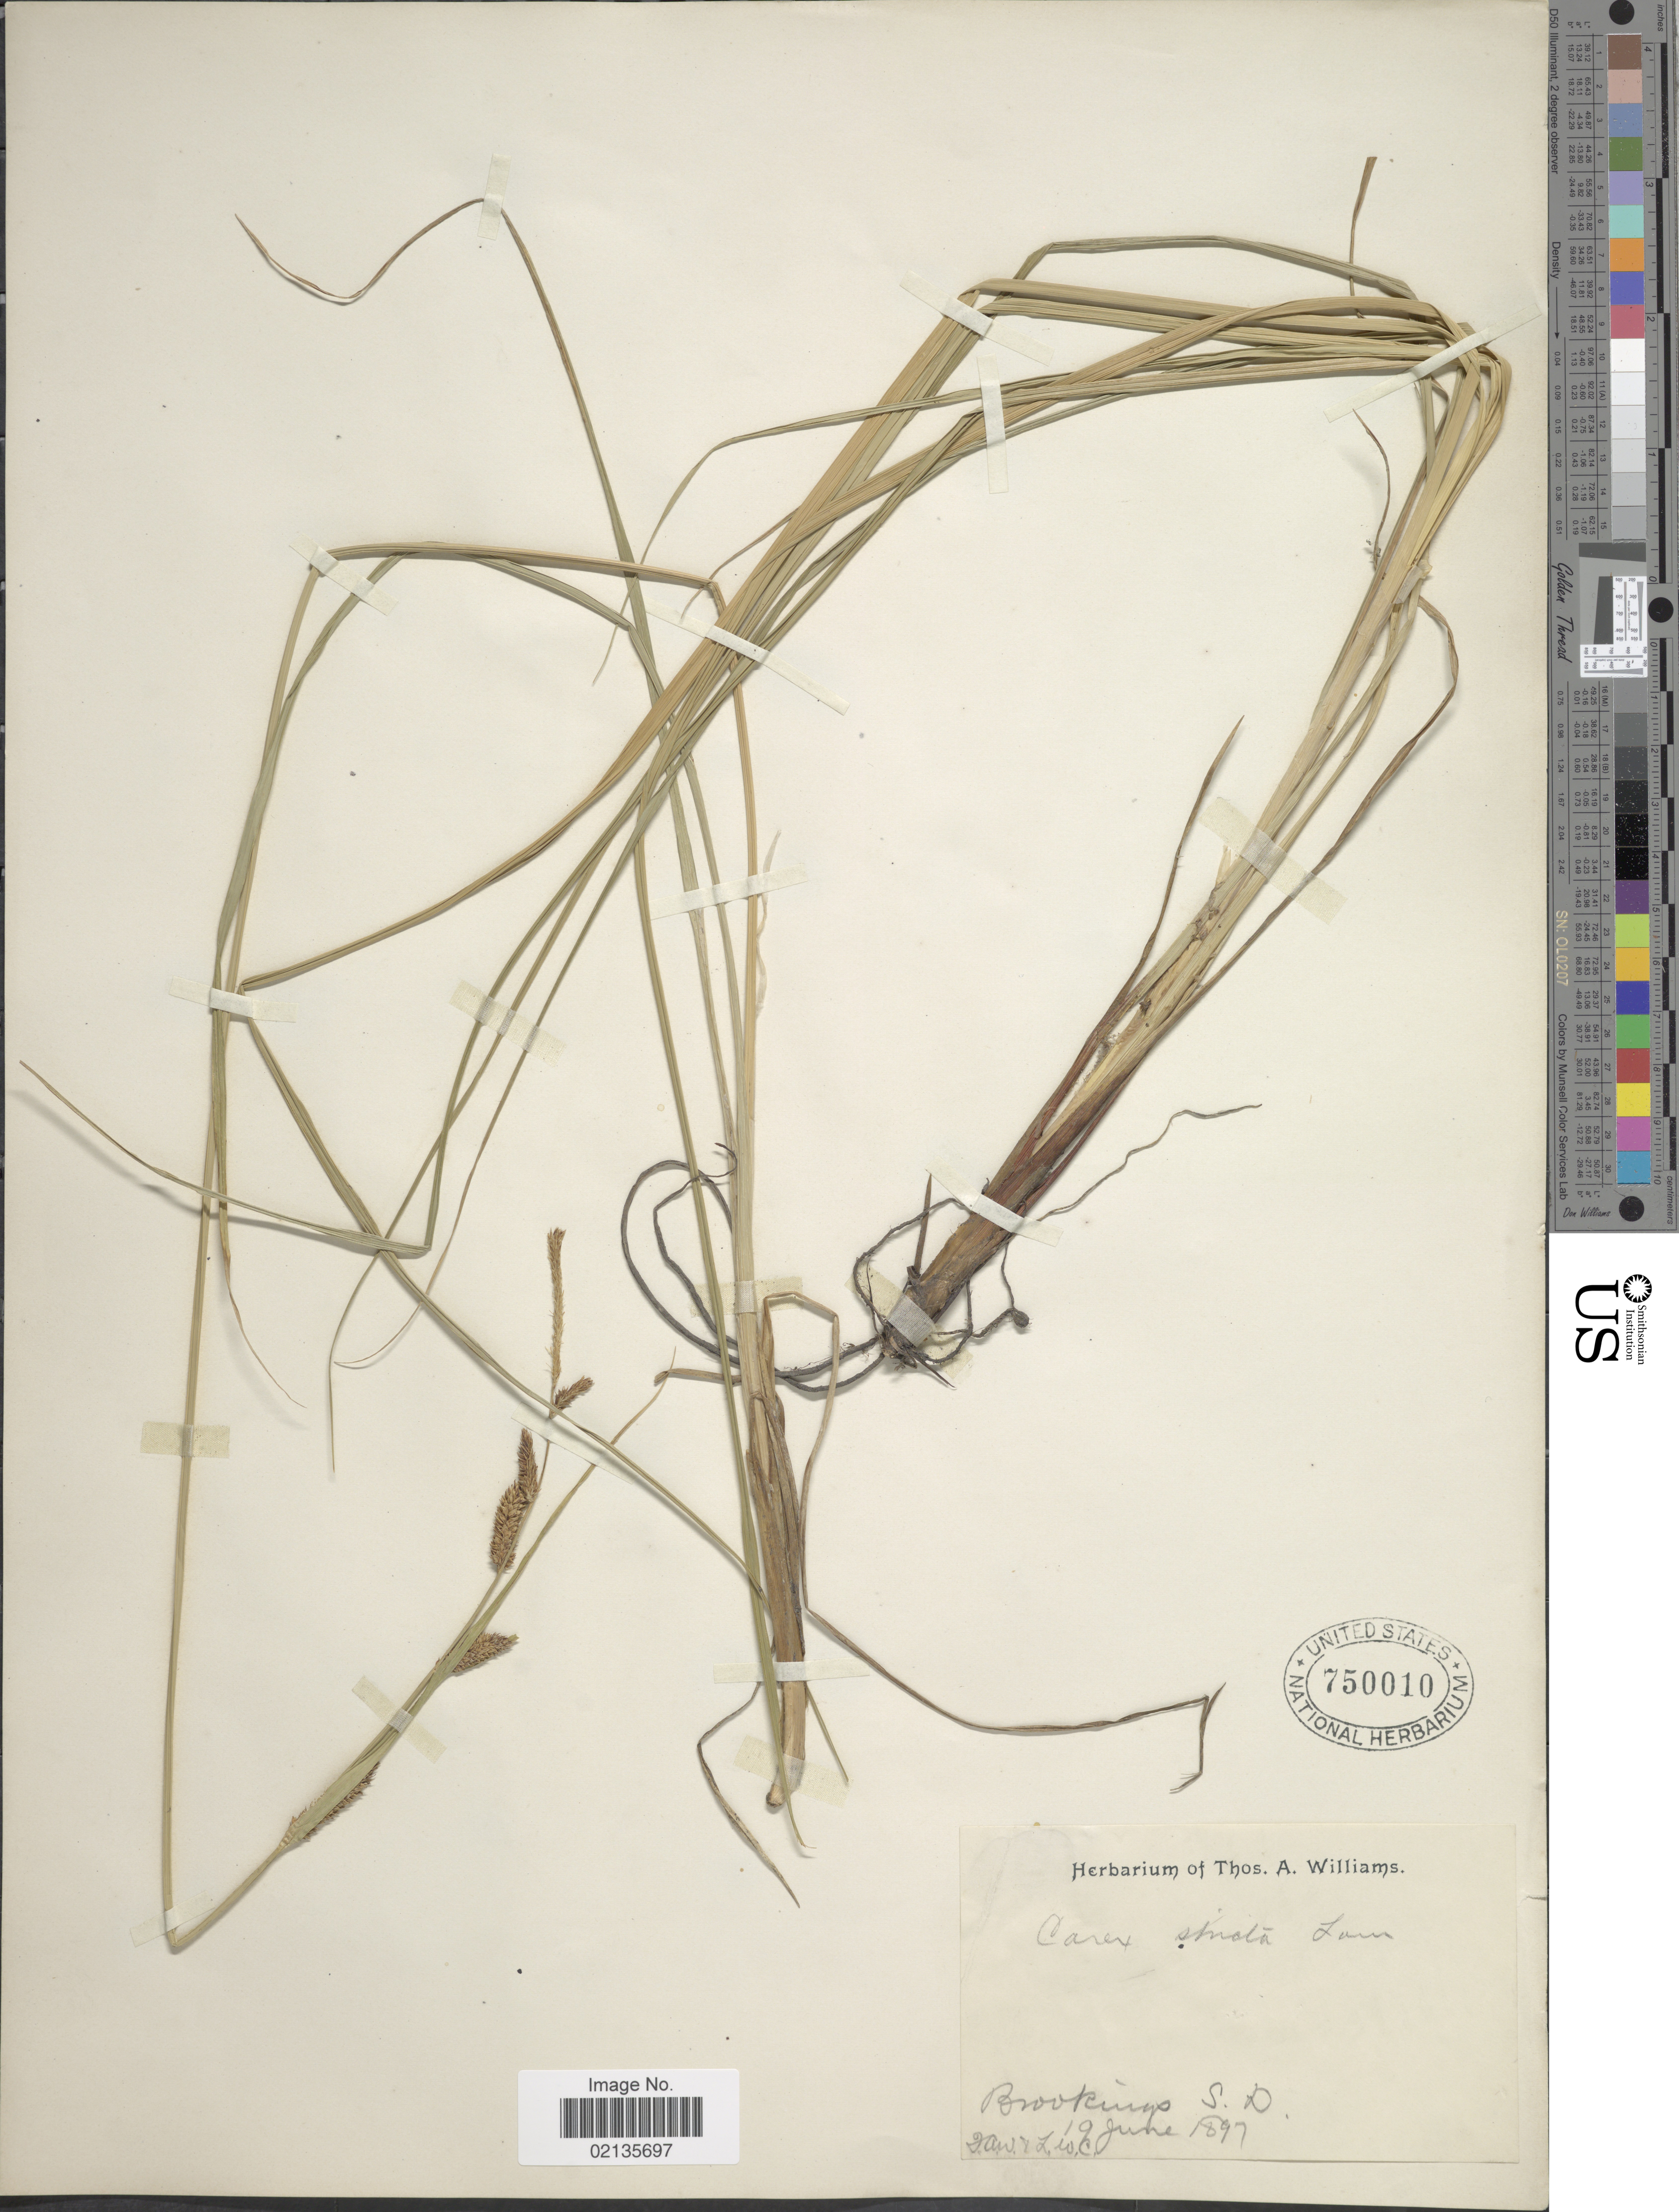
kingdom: Plantae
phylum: Tracheophyta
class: Liliopsida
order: Poales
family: Cyperaceae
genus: Carex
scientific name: Carex stricta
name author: Lam.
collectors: T. A. Williams & L. W. Carter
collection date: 1897-06-19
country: United States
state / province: South Dakota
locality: Brookings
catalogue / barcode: US 750010